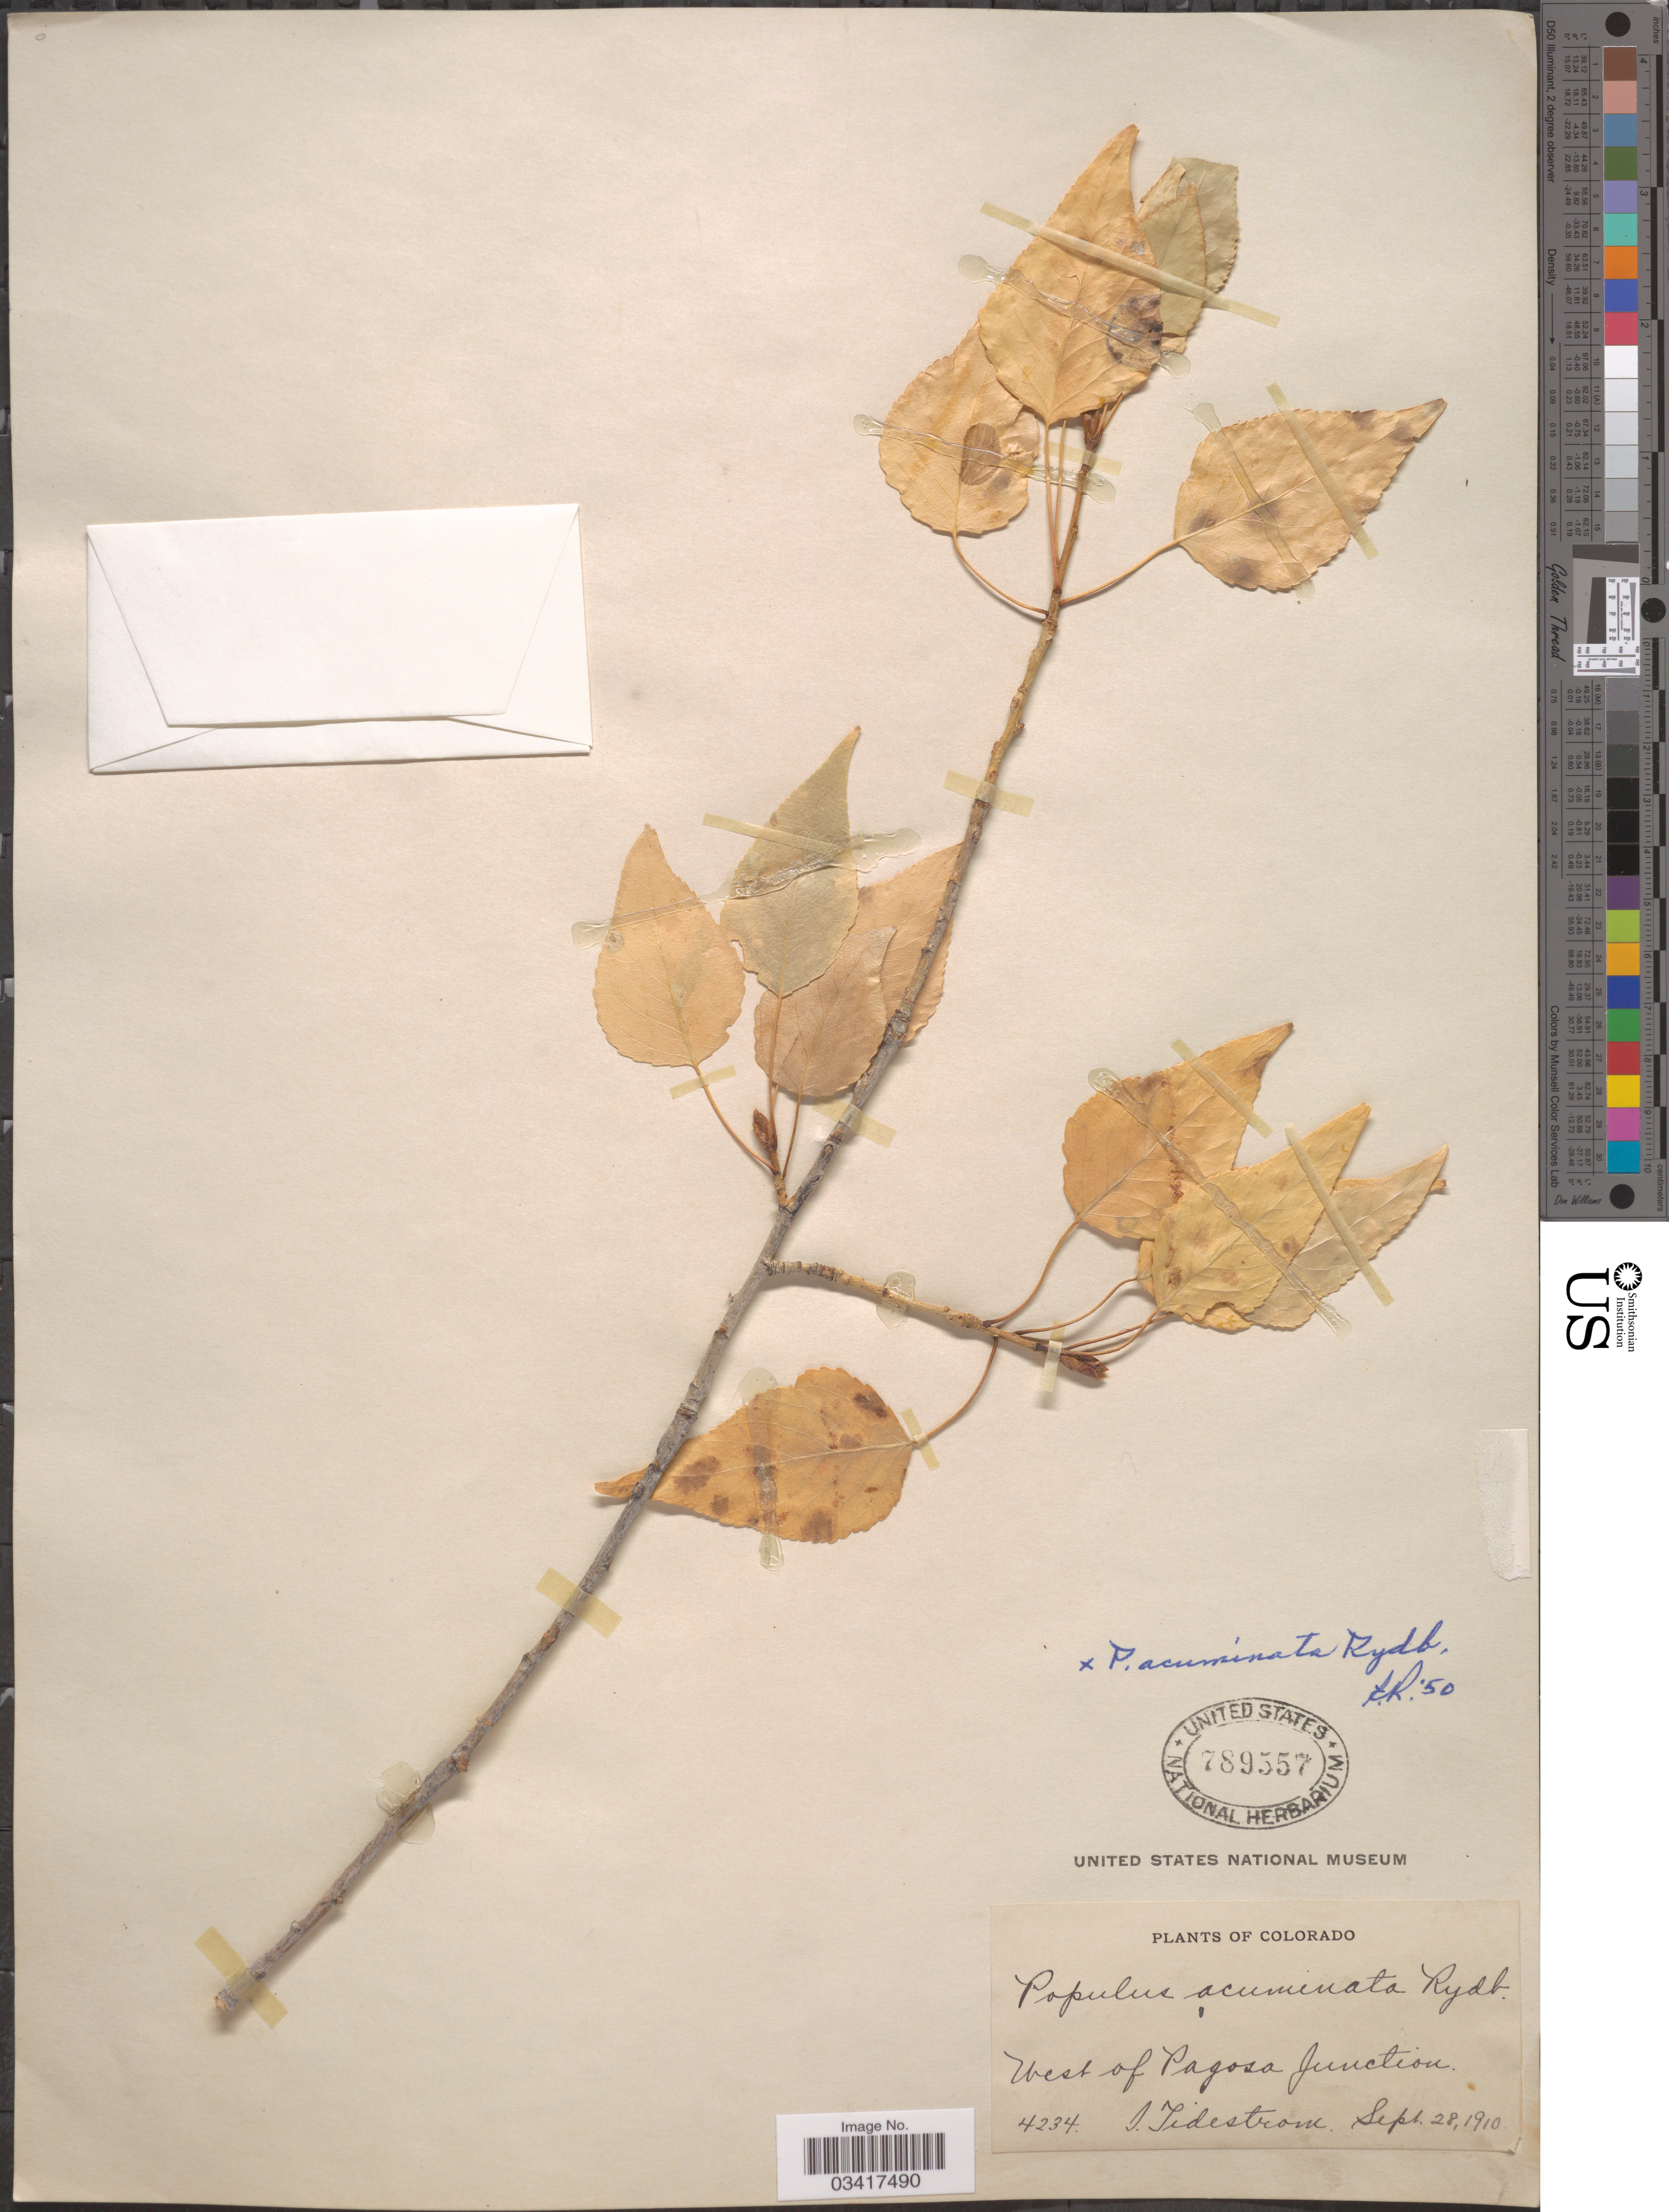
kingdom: Plantae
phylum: Tracheophyta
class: Magnoliopsida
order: Malpighiales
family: Salicaceae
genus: Populus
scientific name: Populus acuminata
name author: Rydb.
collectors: I. F. Tidestrom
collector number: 4234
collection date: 1910-09-28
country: United States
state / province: Colorado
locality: West of Pagosa Junction.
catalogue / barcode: US 789557